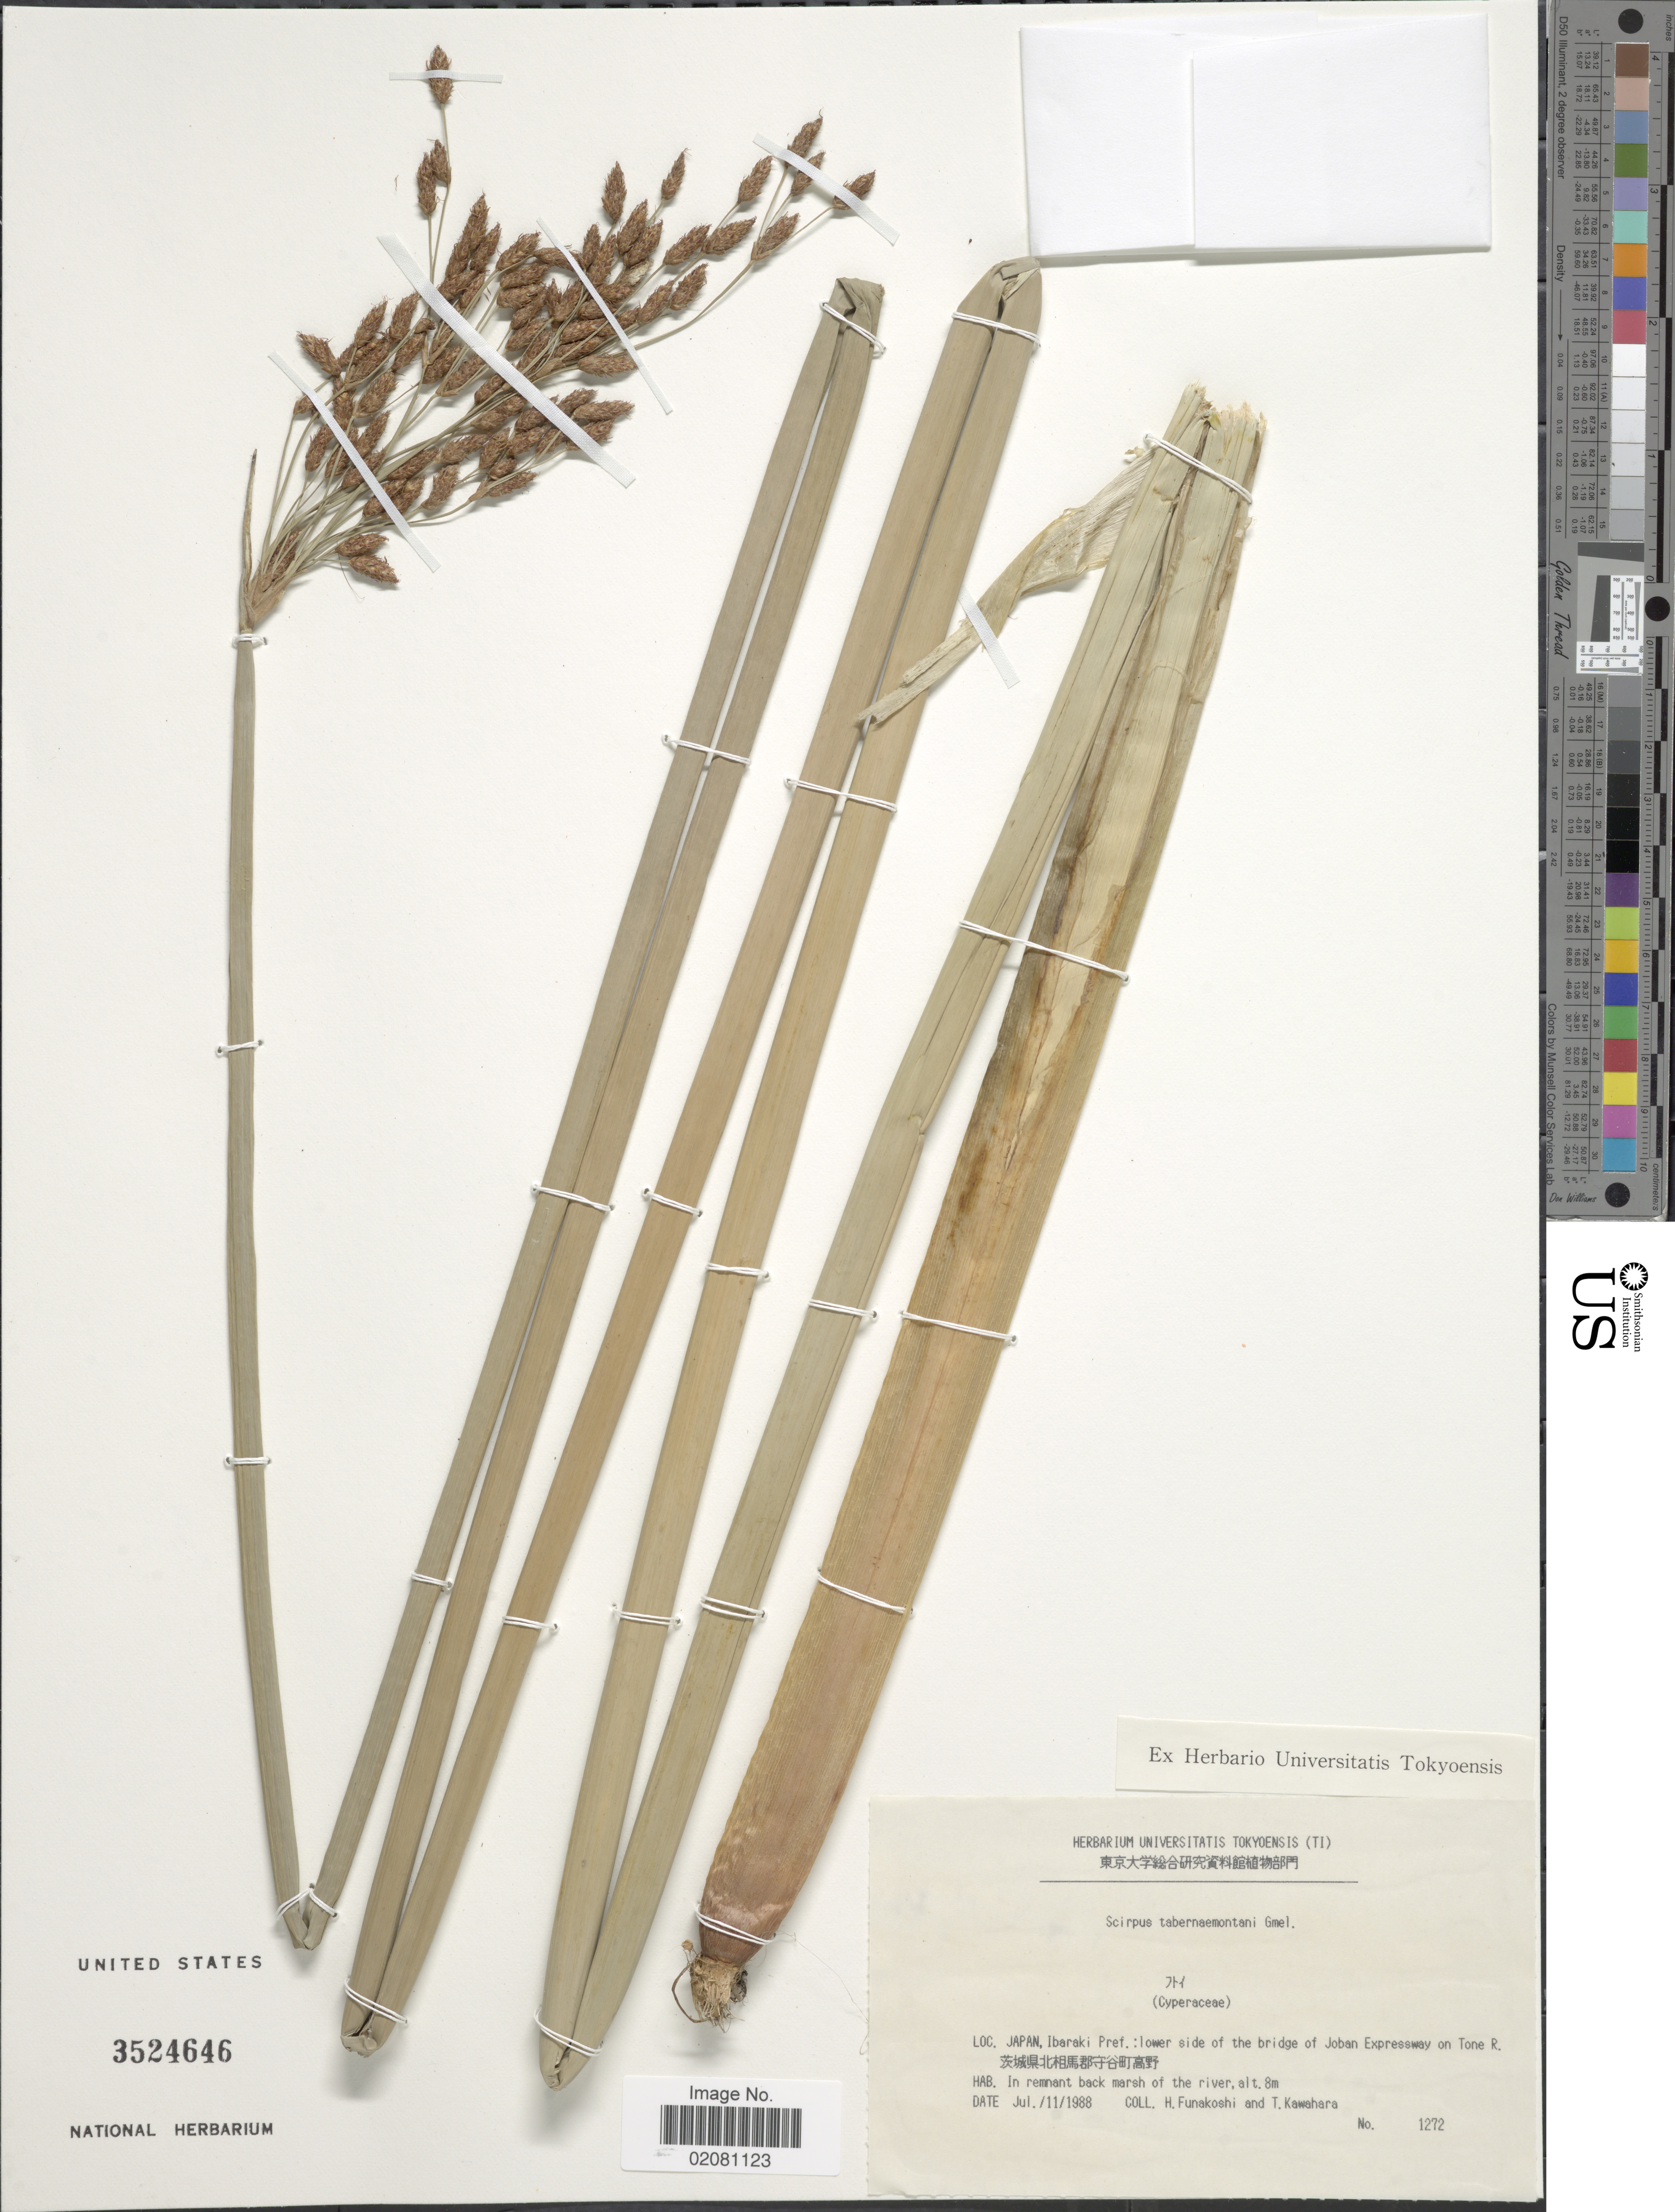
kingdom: Plantae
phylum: Tracheophyta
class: Liliopsida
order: Poales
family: Cyperaceae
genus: Schoenoplectus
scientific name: Schoenoplectus tabernaemontani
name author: (C.C. Gmel.) Palla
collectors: H. Funakoshi & T. Kawahara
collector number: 1272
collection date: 1988-07-11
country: Japan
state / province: Ibaraki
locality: Japan, Ibaraki Pref.: lower side of the bridge of Joban Expressway on Tone R. X.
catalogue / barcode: US 3524646